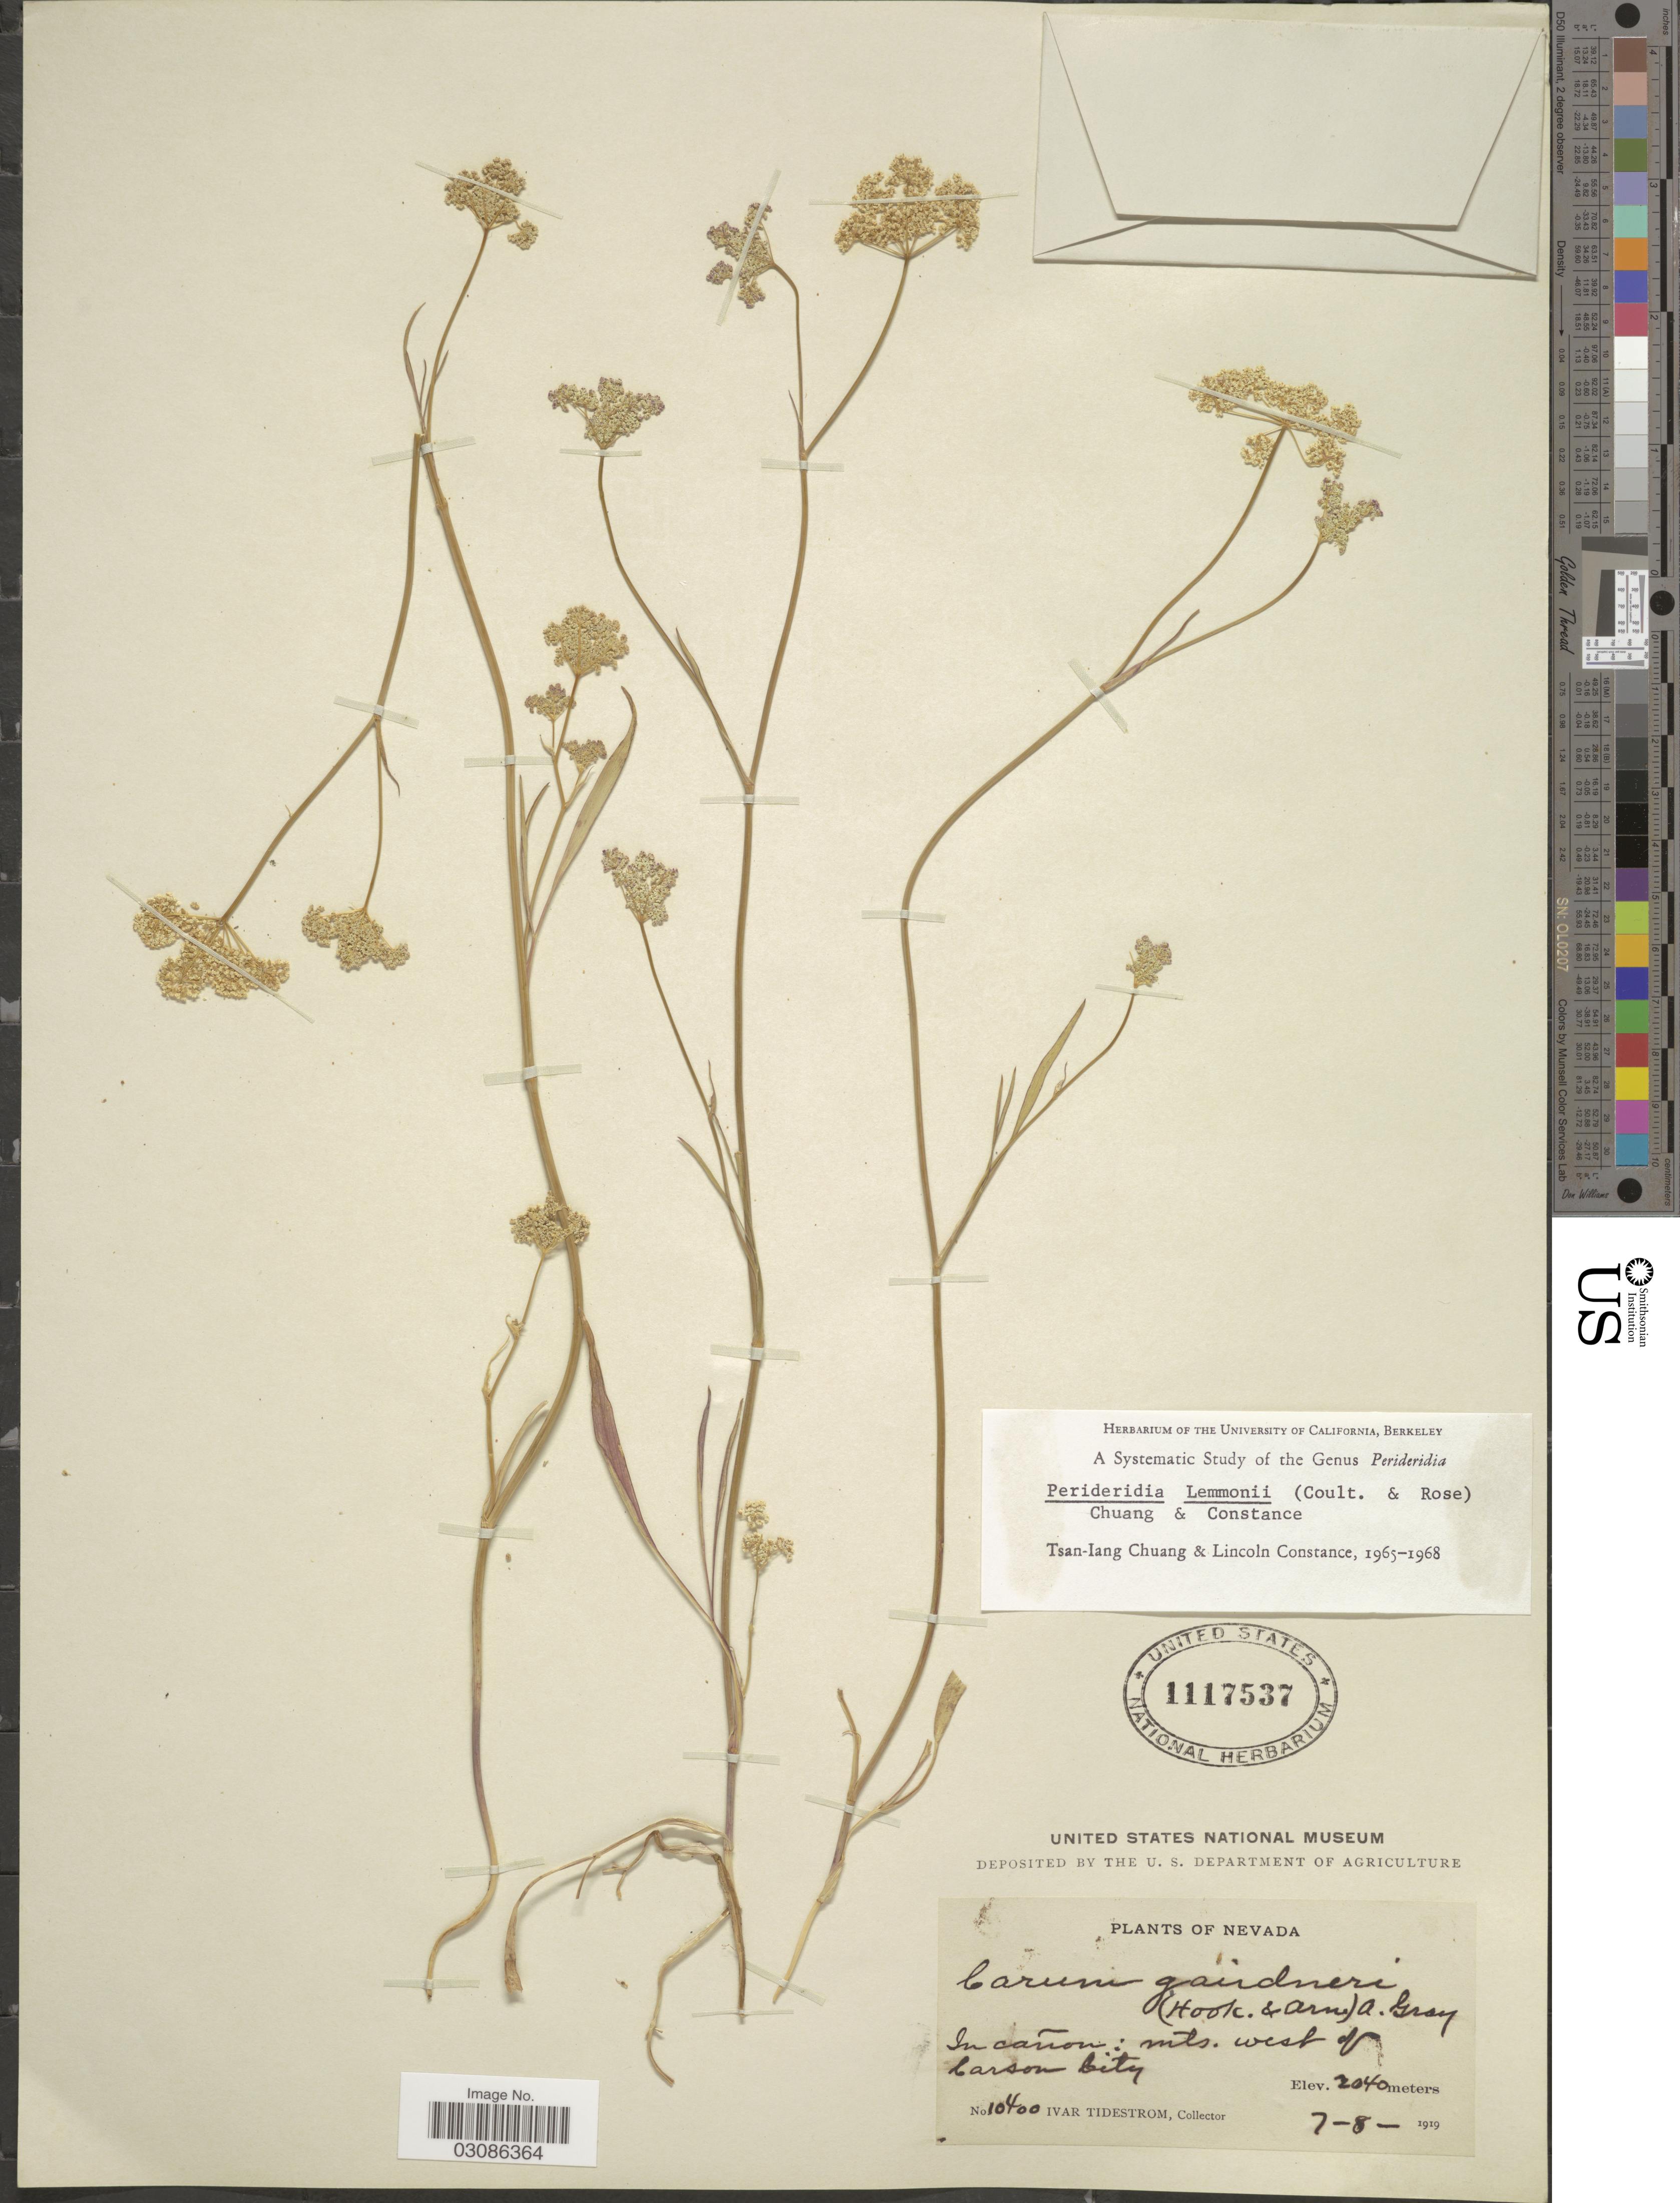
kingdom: Plantae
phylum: Tracheophyta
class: Magnoliopsida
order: Apiales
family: Apiaceae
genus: Perideridia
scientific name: Perideridia lemmonii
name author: (J.M. Coult. & Rose) T.I. Chuang & Constance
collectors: I. F. Tidestrom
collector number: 10400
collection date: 1919-07-08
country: United States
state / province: Nevada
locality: In cañon: mts. west of Carson City.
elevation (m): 2040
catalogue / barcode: US 1117537